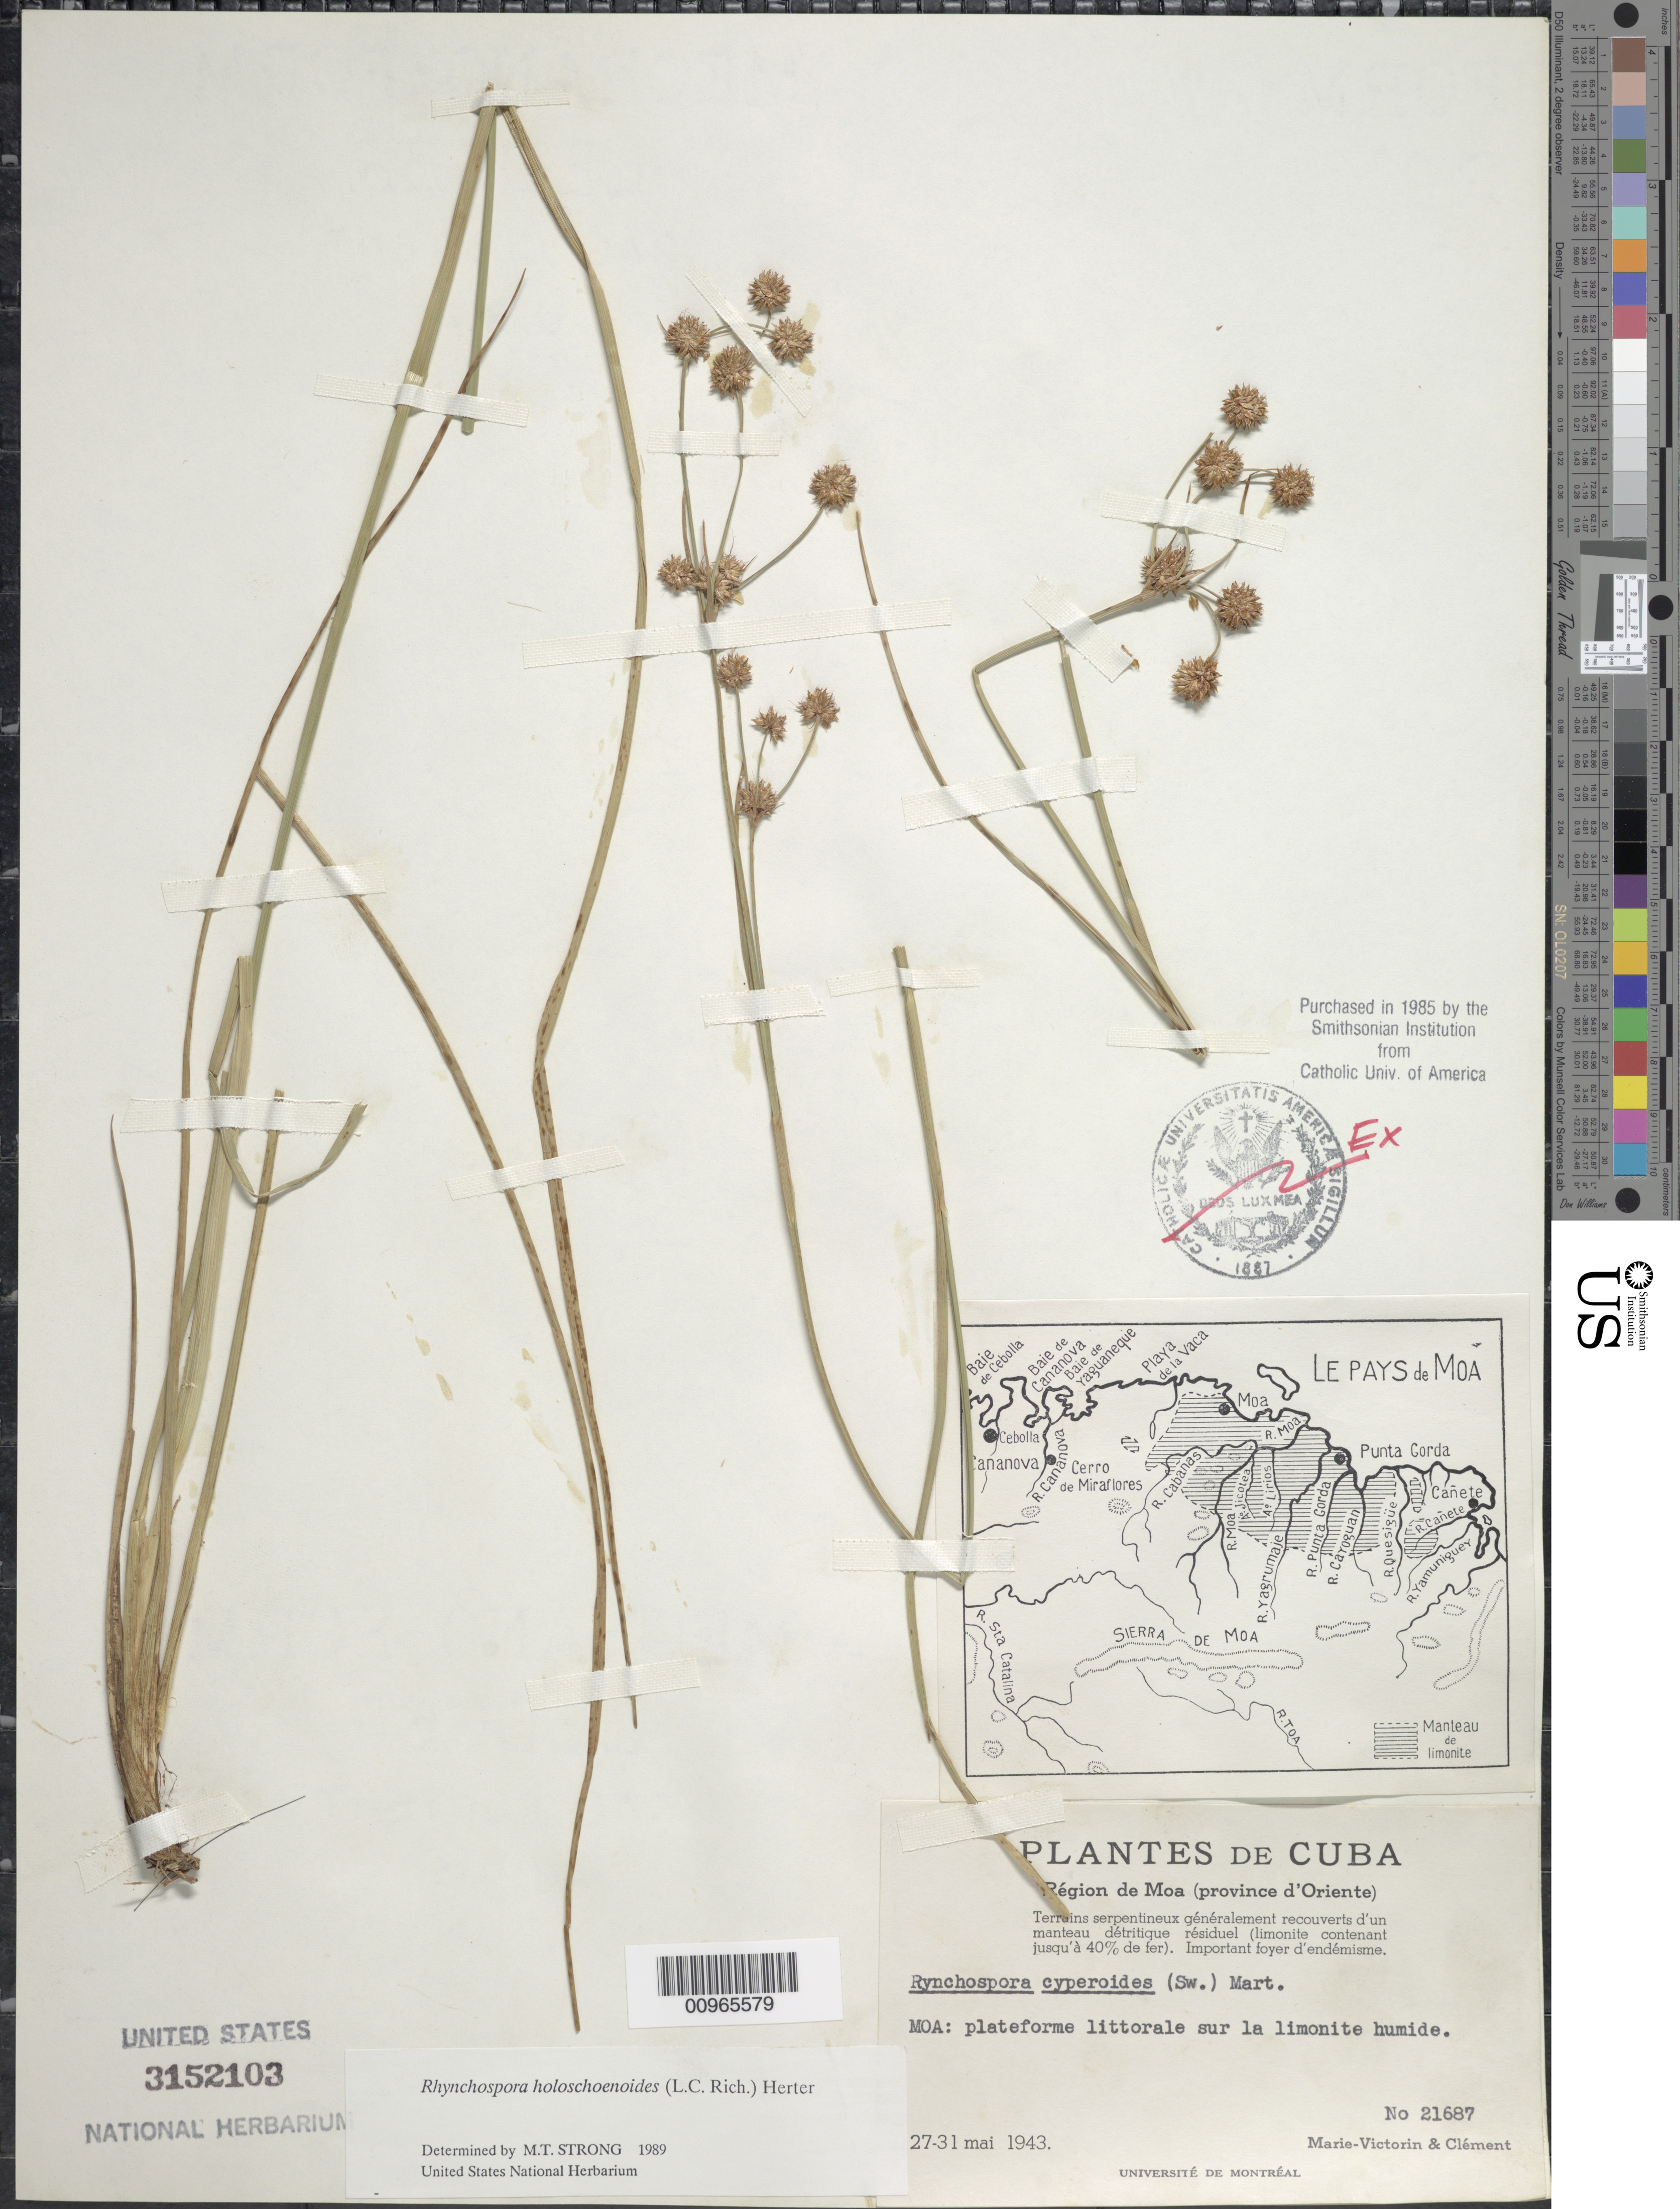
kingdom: Plantae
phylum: Tracheophyta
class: Liliopsida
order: Poales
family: Cyperaceae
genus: Rhynchospora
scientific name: Rhynchospora holoschoenoides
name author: (Rich.) Herter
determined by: Strong, M. T., (US), Smithsonian Institution - National Museum of Natural History (UNITED STATES)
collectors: F. Victorin & -- Clemente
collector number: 21687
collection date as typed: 27 May 1943 to 31 May 1943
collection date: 1943-05-27/1943-05-31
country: Cuba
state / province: Holguín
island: Cuba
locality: Moa, plateforme littorale sur la limonite humide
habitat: Terrains serpentineux généralement recouverts d'un manteau détritique résiduel (limonite contenant jusqu'à 40% de fer)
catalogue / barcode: US 3152103